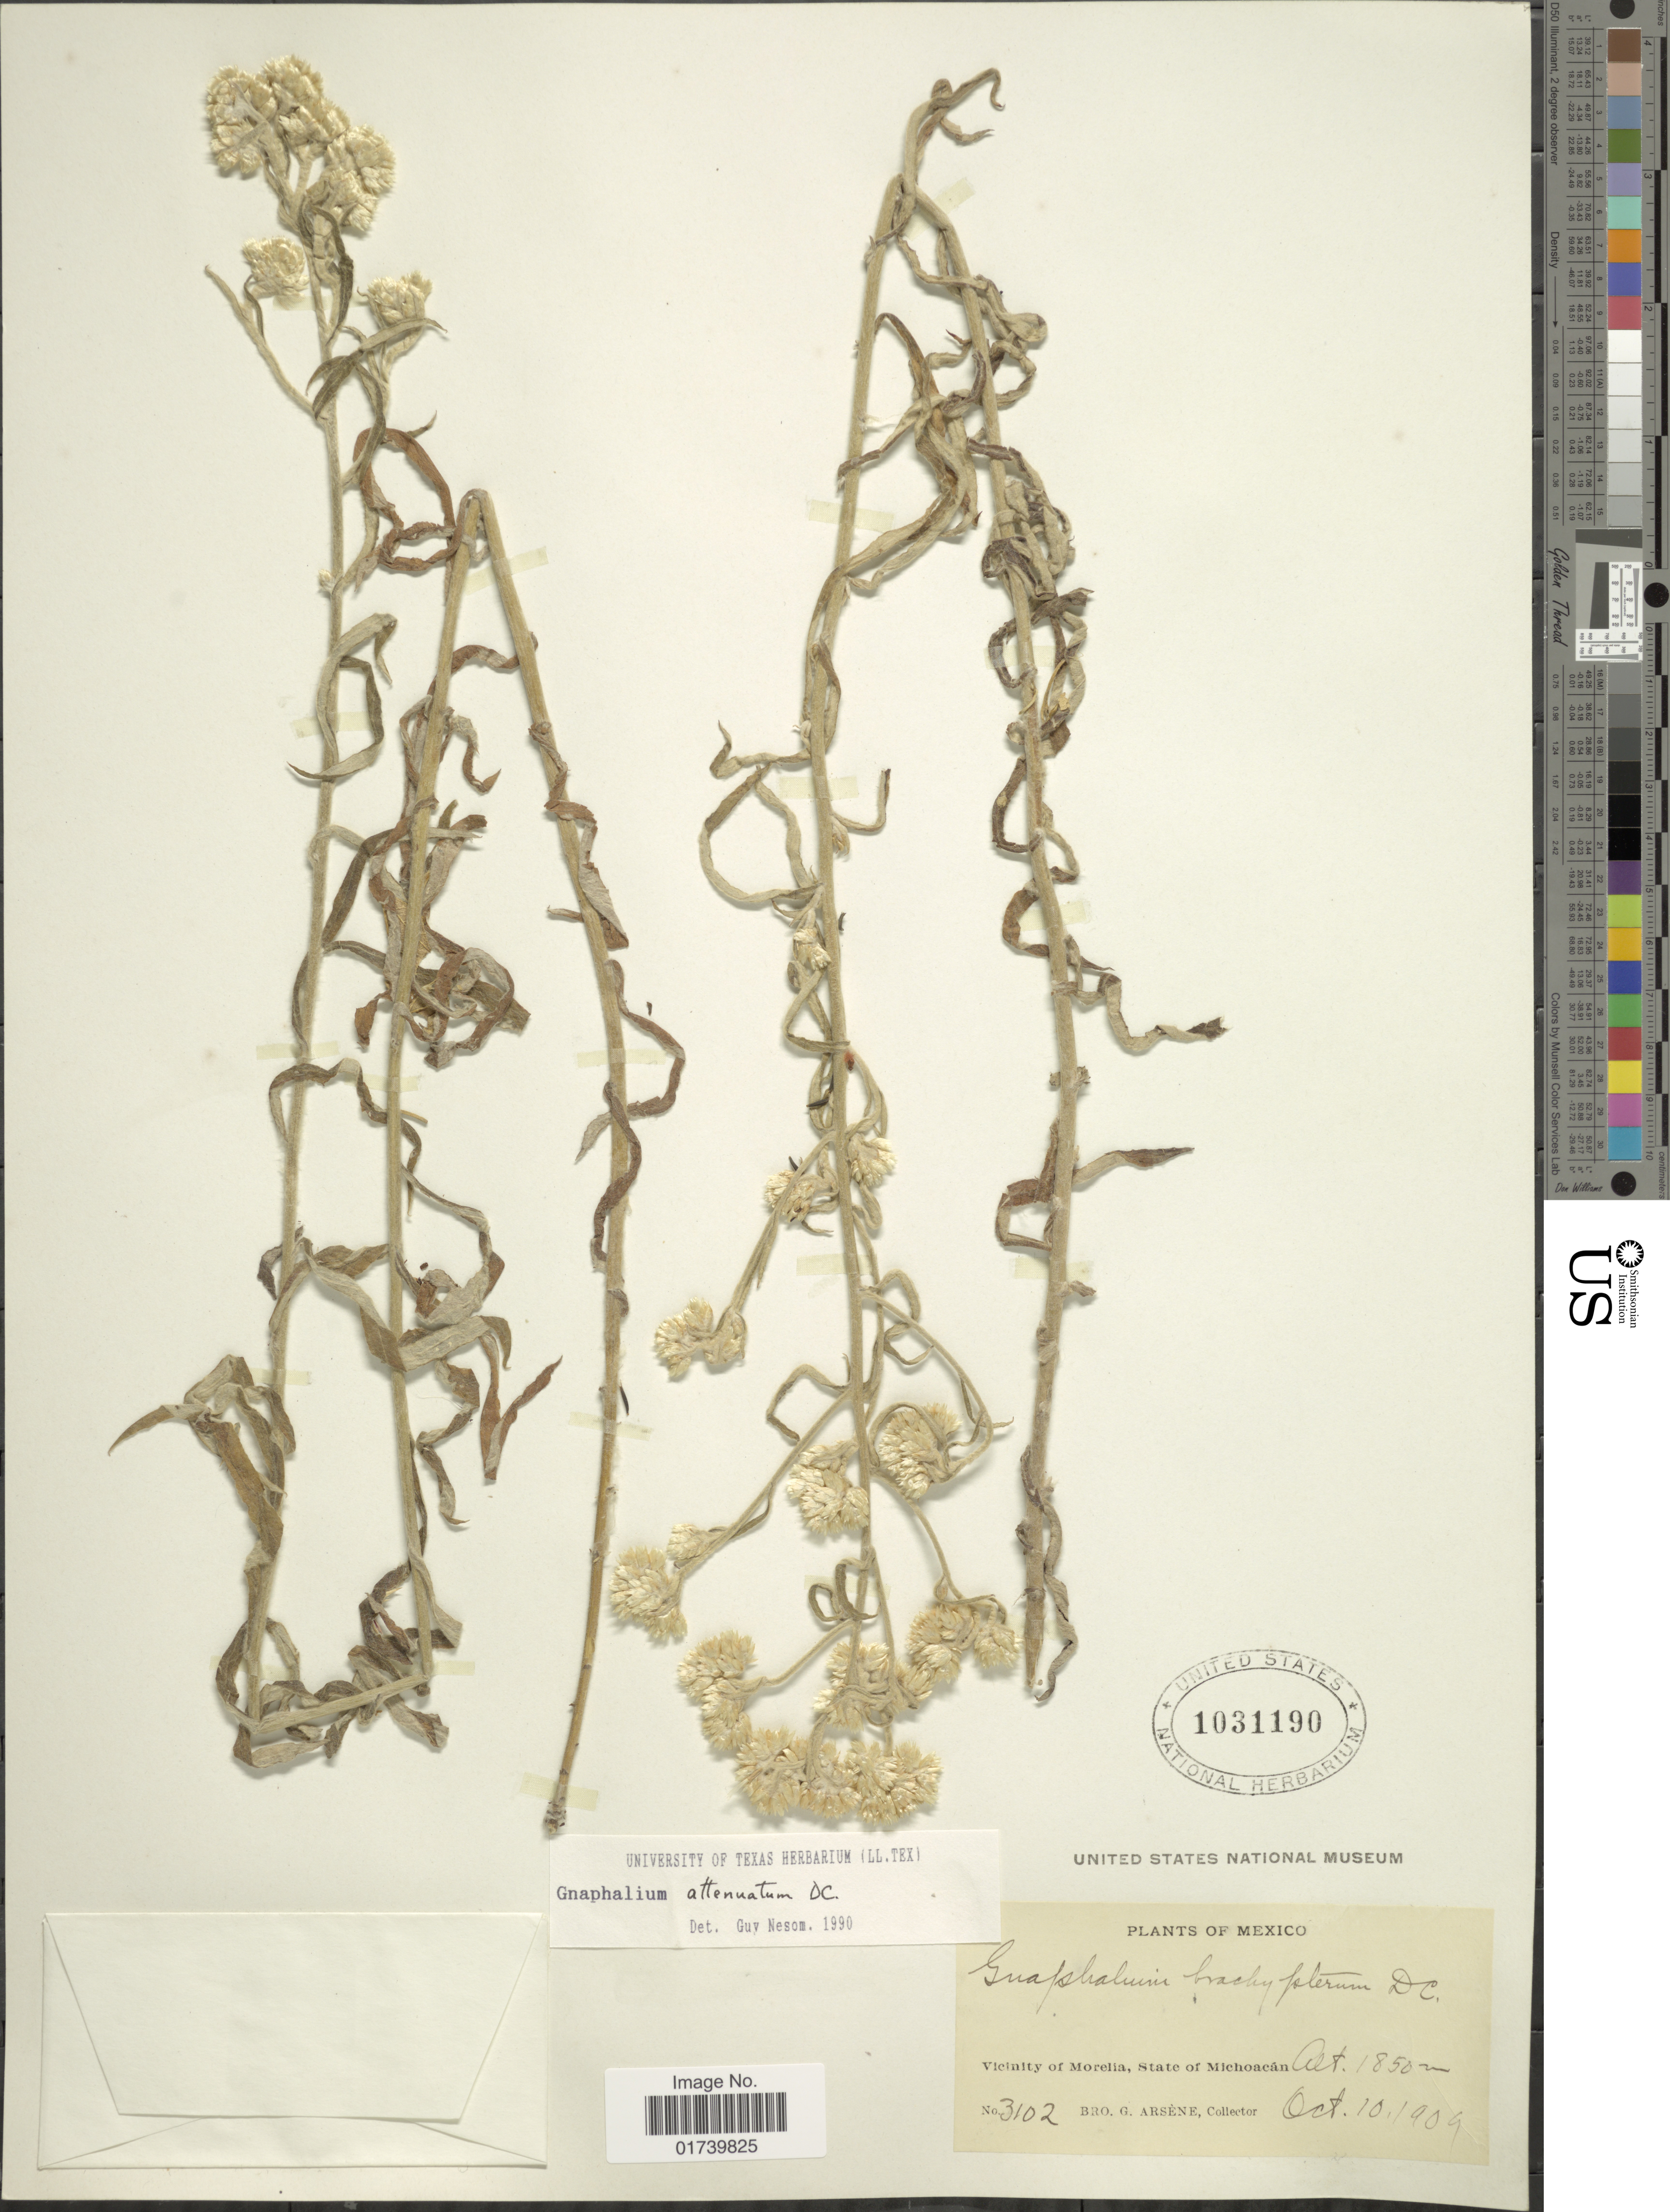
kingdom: Plantae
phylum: Tracheophyta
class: Magnoliopsida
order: Asterales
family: Asteraceae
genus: Pseudognaphalium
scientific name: Pseudognaphalium attenuatum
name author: (DC.) Anderb.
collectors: Bro. G. Arsène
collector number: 3102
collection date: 1909-10-10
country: Mexico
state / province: Michoacán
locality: Vicinity of Morelia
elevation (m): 1850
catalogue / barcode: US 1031190